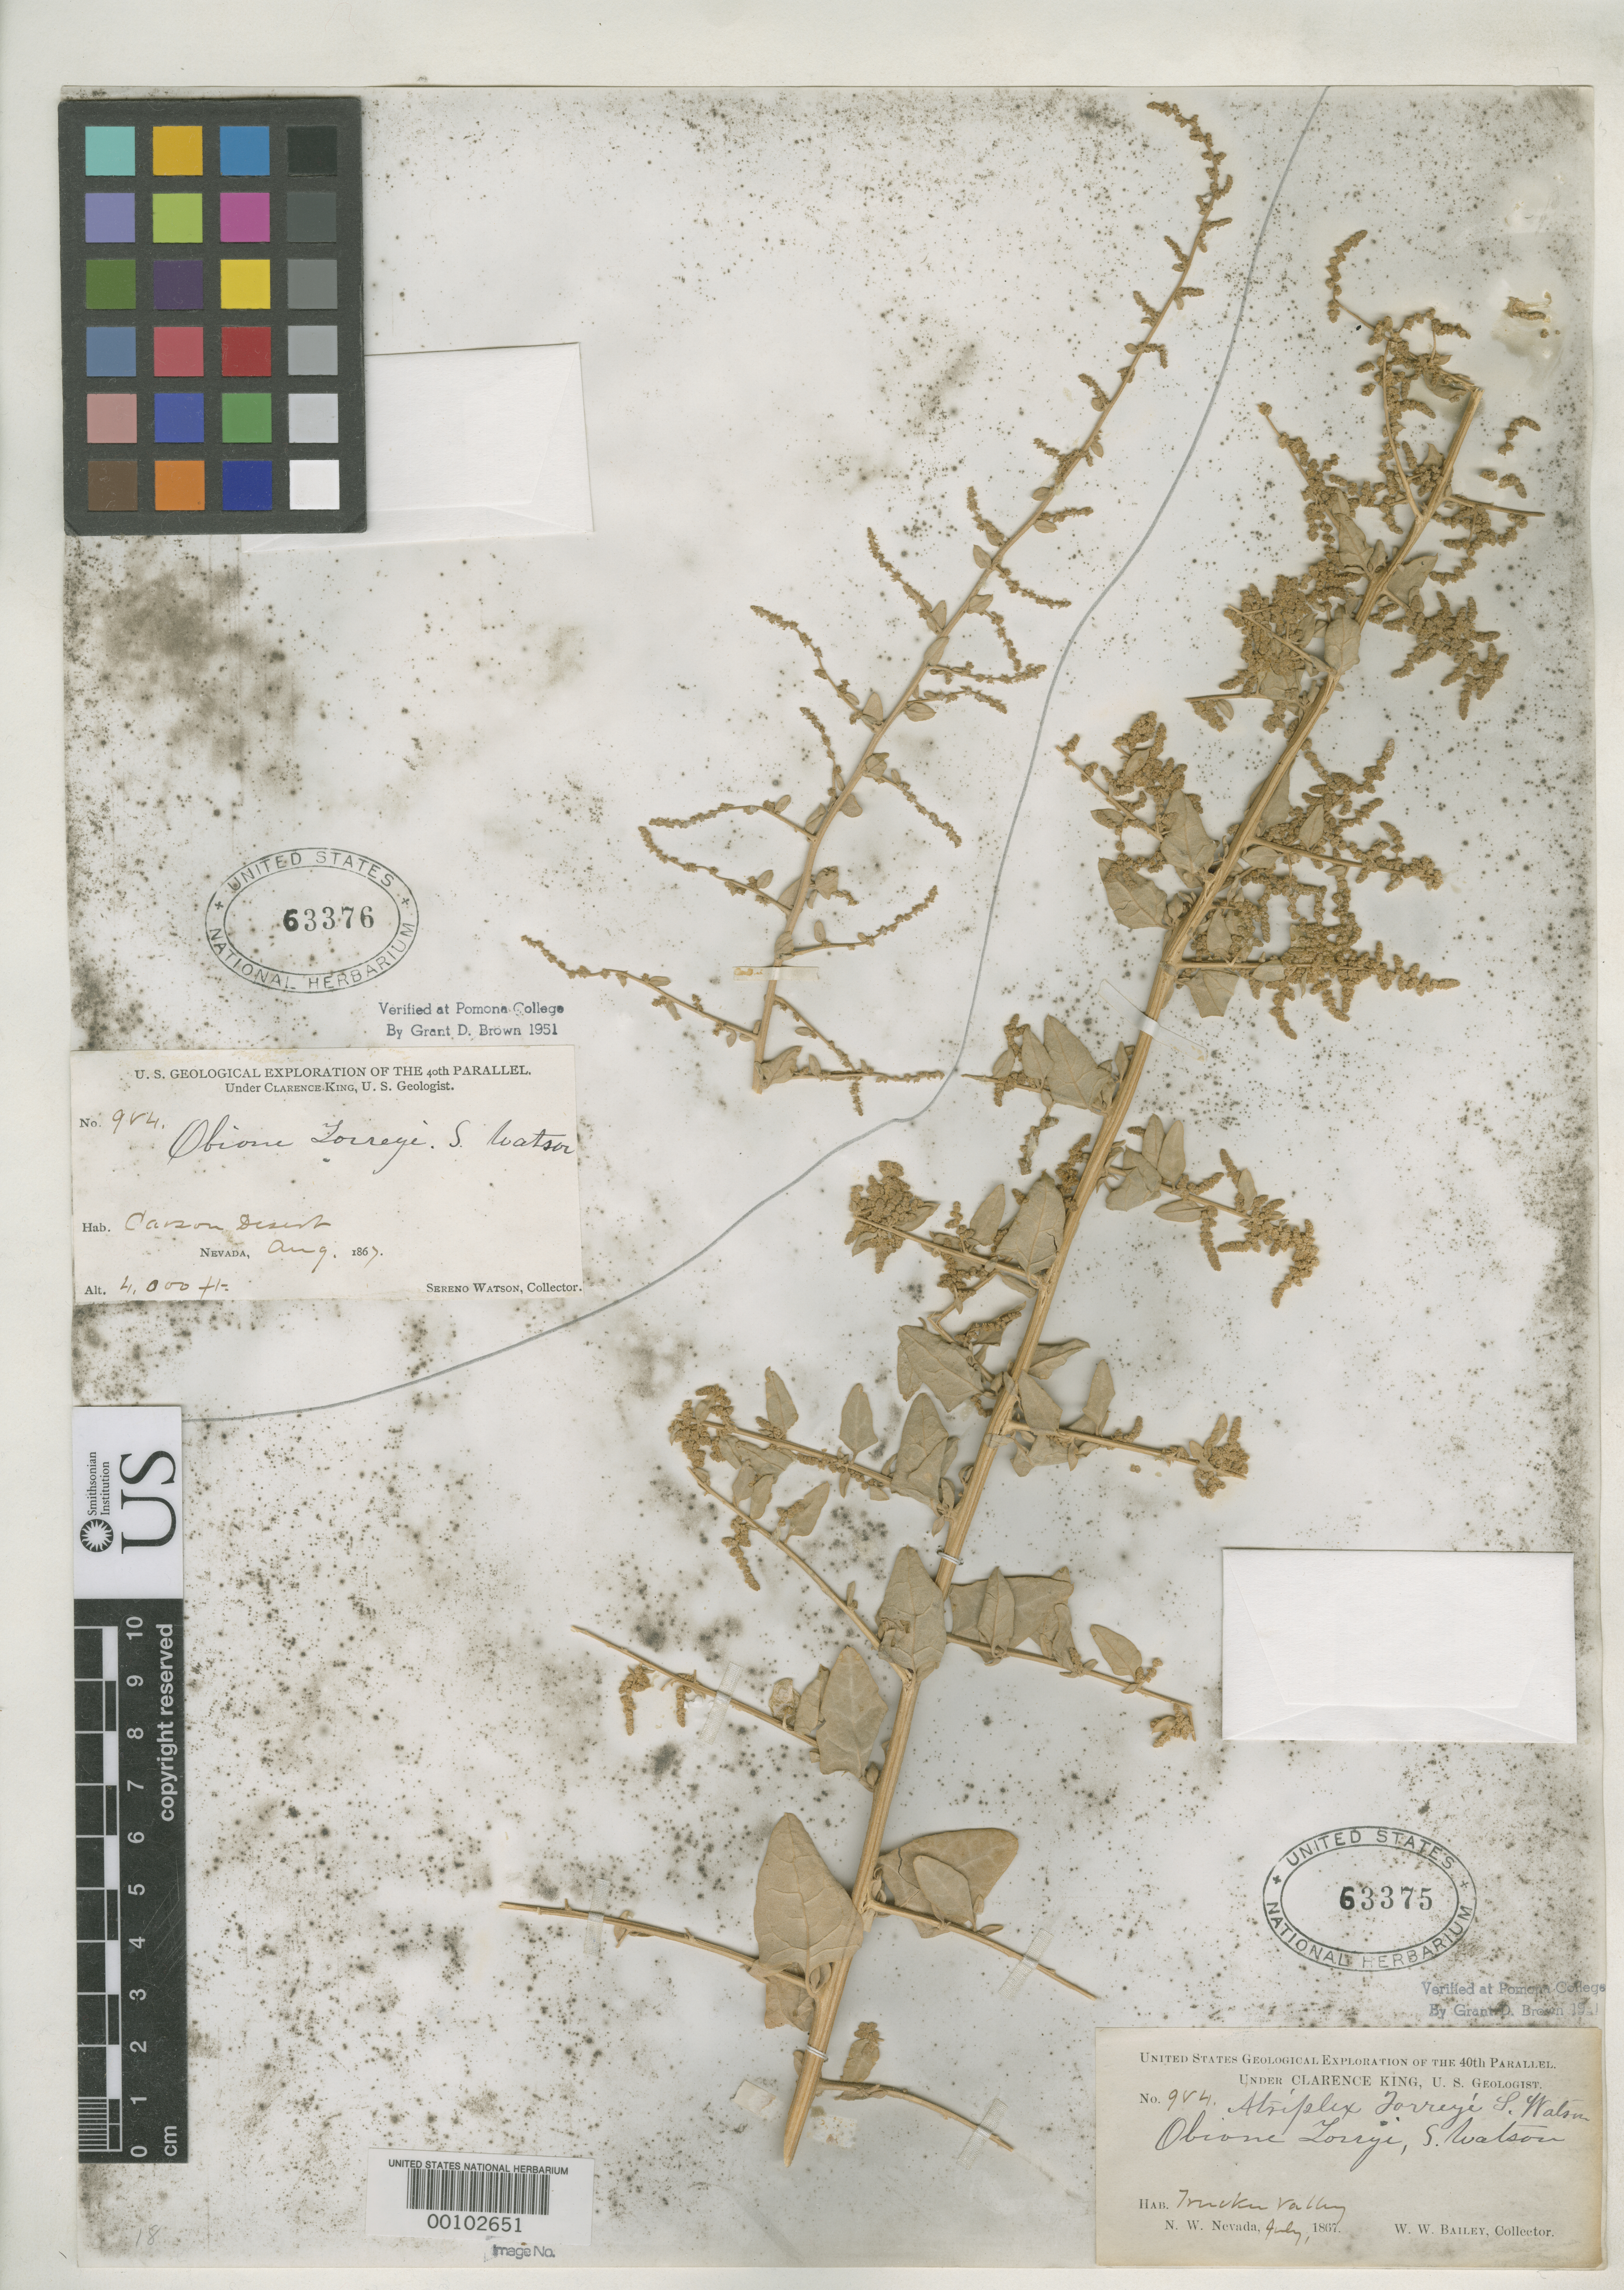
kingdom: Plantae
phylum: Tracheophyta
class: Magnoliopsida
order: Caryophyllales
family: Amaranthaceae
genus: Obione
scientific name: Obione torreyi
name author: S. Watson in C. King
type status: Syntype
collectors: W. W. Bailey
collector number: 984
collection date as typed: Jul 1867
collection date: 1867-07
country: United States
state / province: Nevada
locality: Truckee Valley.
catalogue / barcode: US 63375